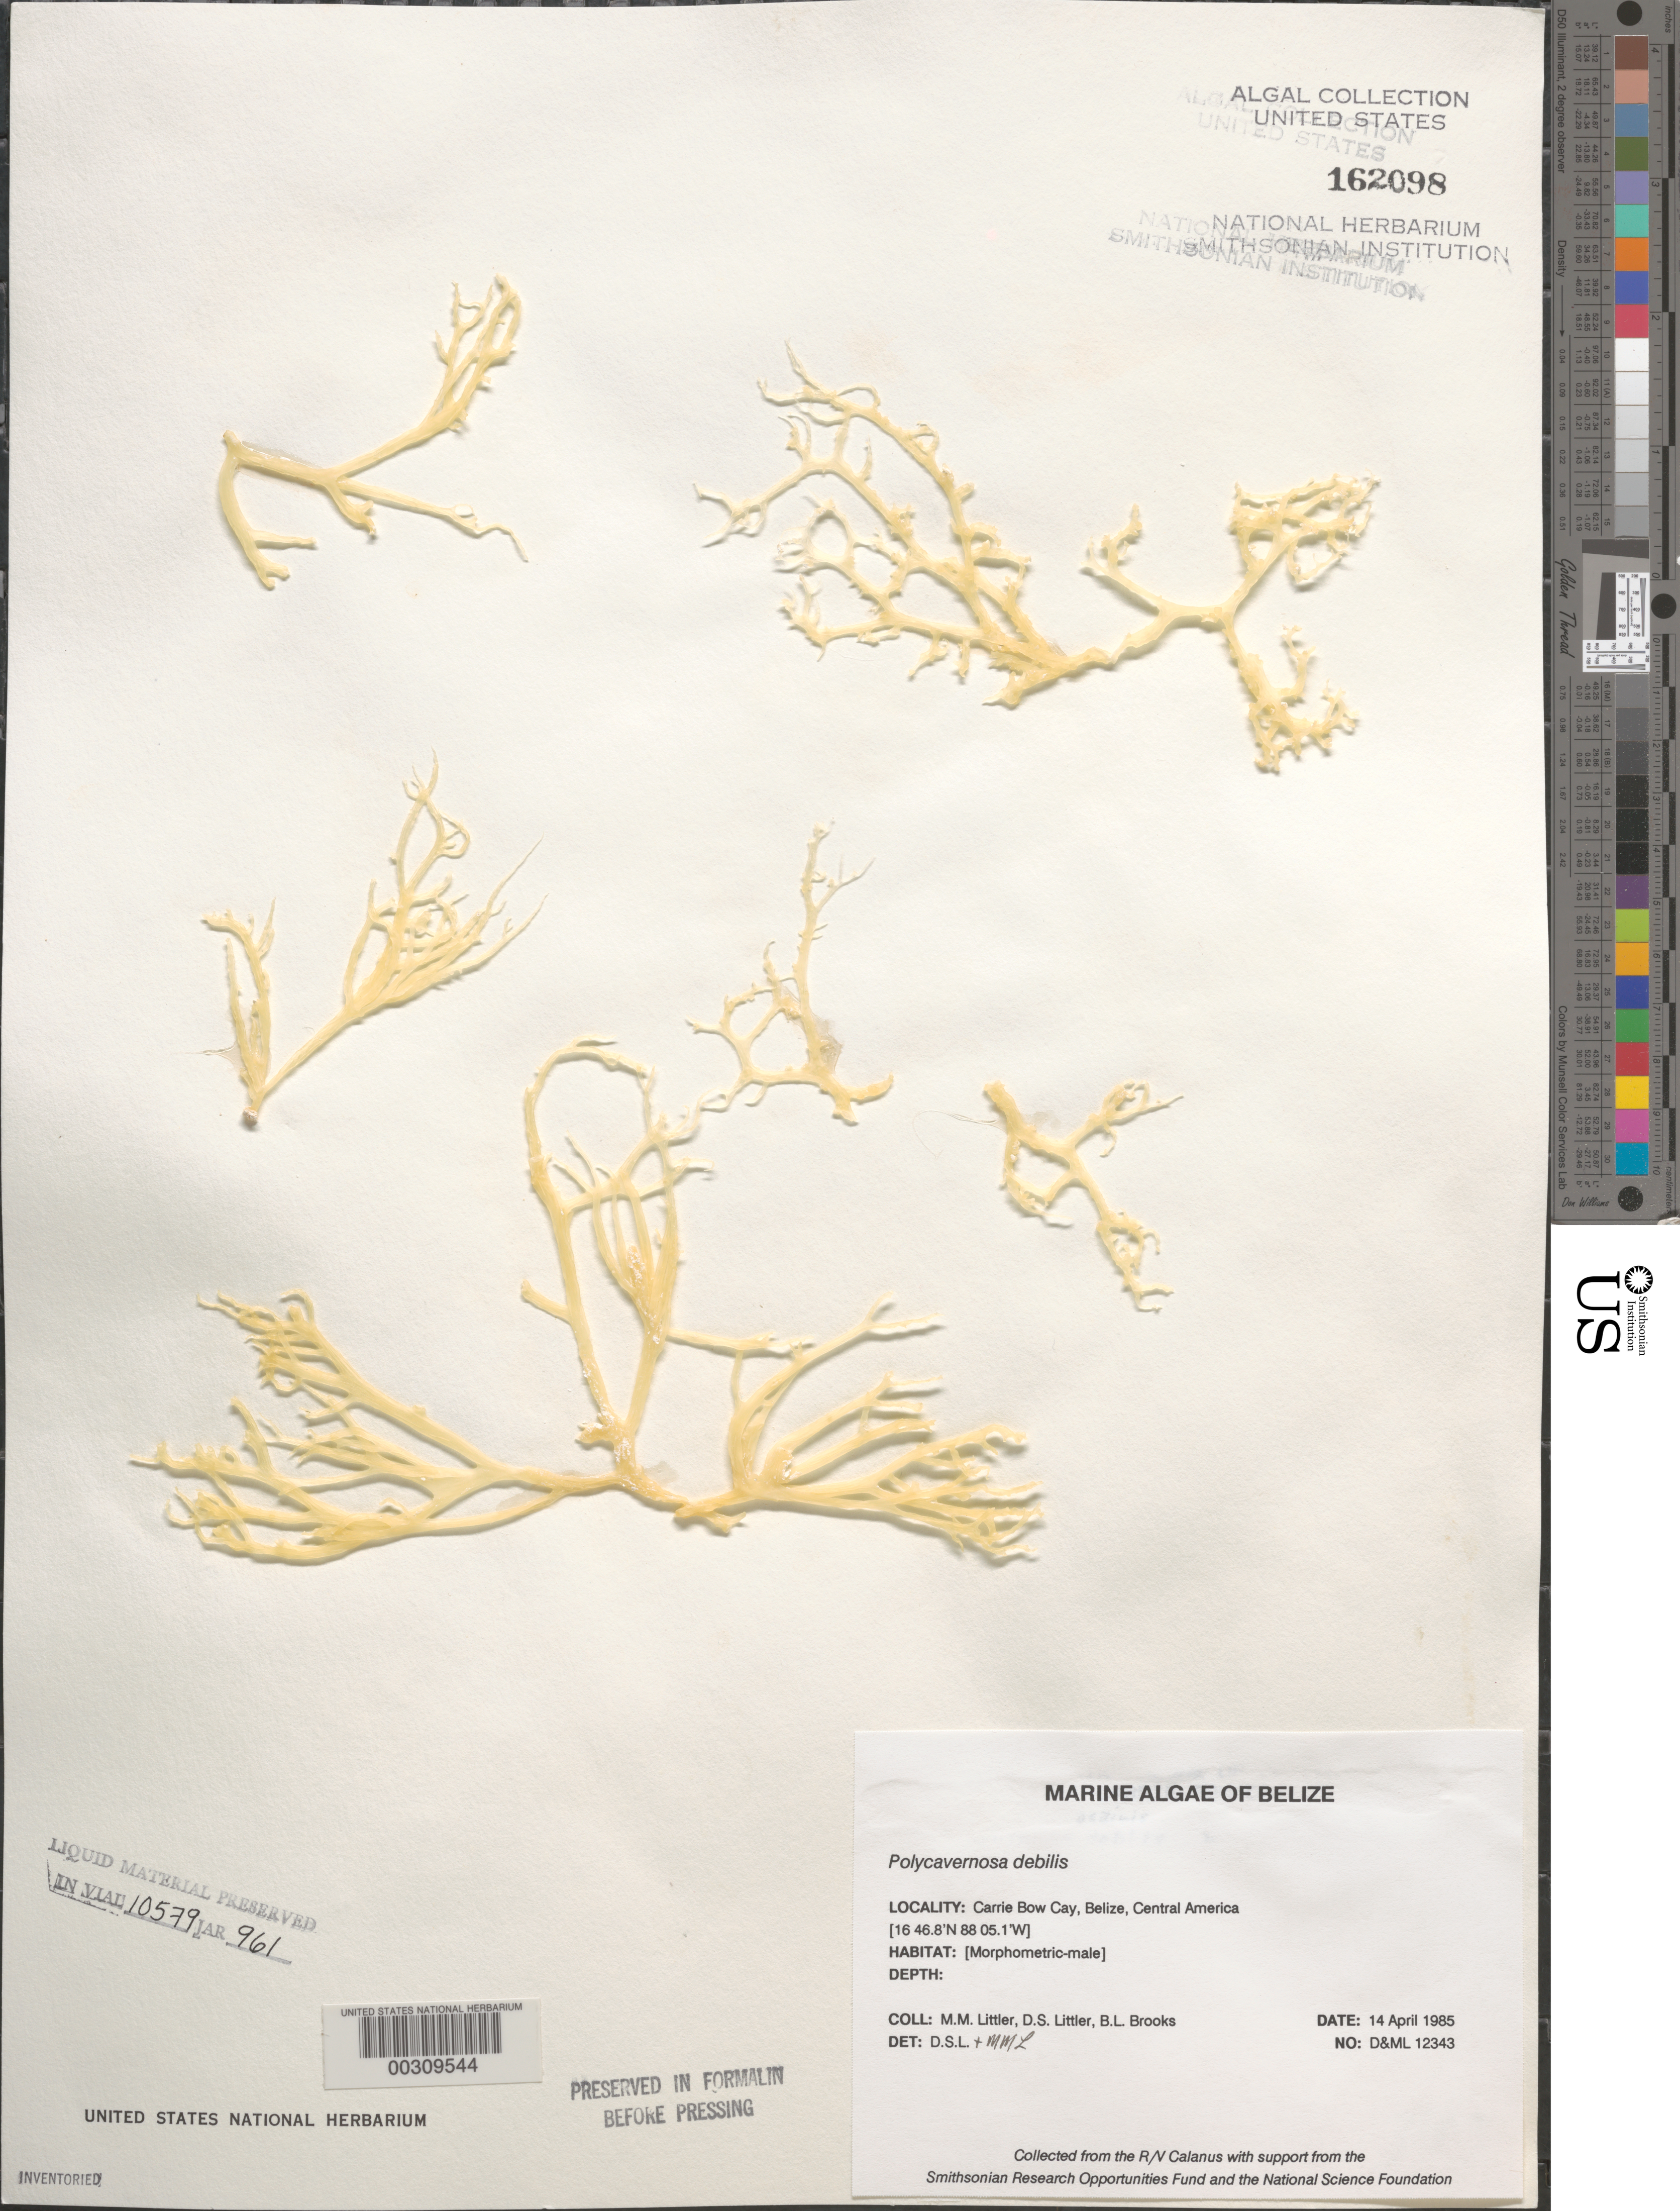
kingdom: Plantae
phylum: Rhodophyta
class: Florideophyceae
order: Gracilariales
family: Gracilariaceae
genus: Gracilaria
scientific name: Gracilaria debilis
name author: (Forssk.) Børgesen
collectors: M. M. Littler, D. S. Littler & B. Brooks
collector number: D&ML 12343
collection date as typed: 14 Apr 1985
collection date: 1985-04-14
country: Belize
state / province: Stann Creek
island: Carrie Bow Cay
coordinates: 16 46.8' N, 88 05.1' W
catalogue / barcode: US 162098